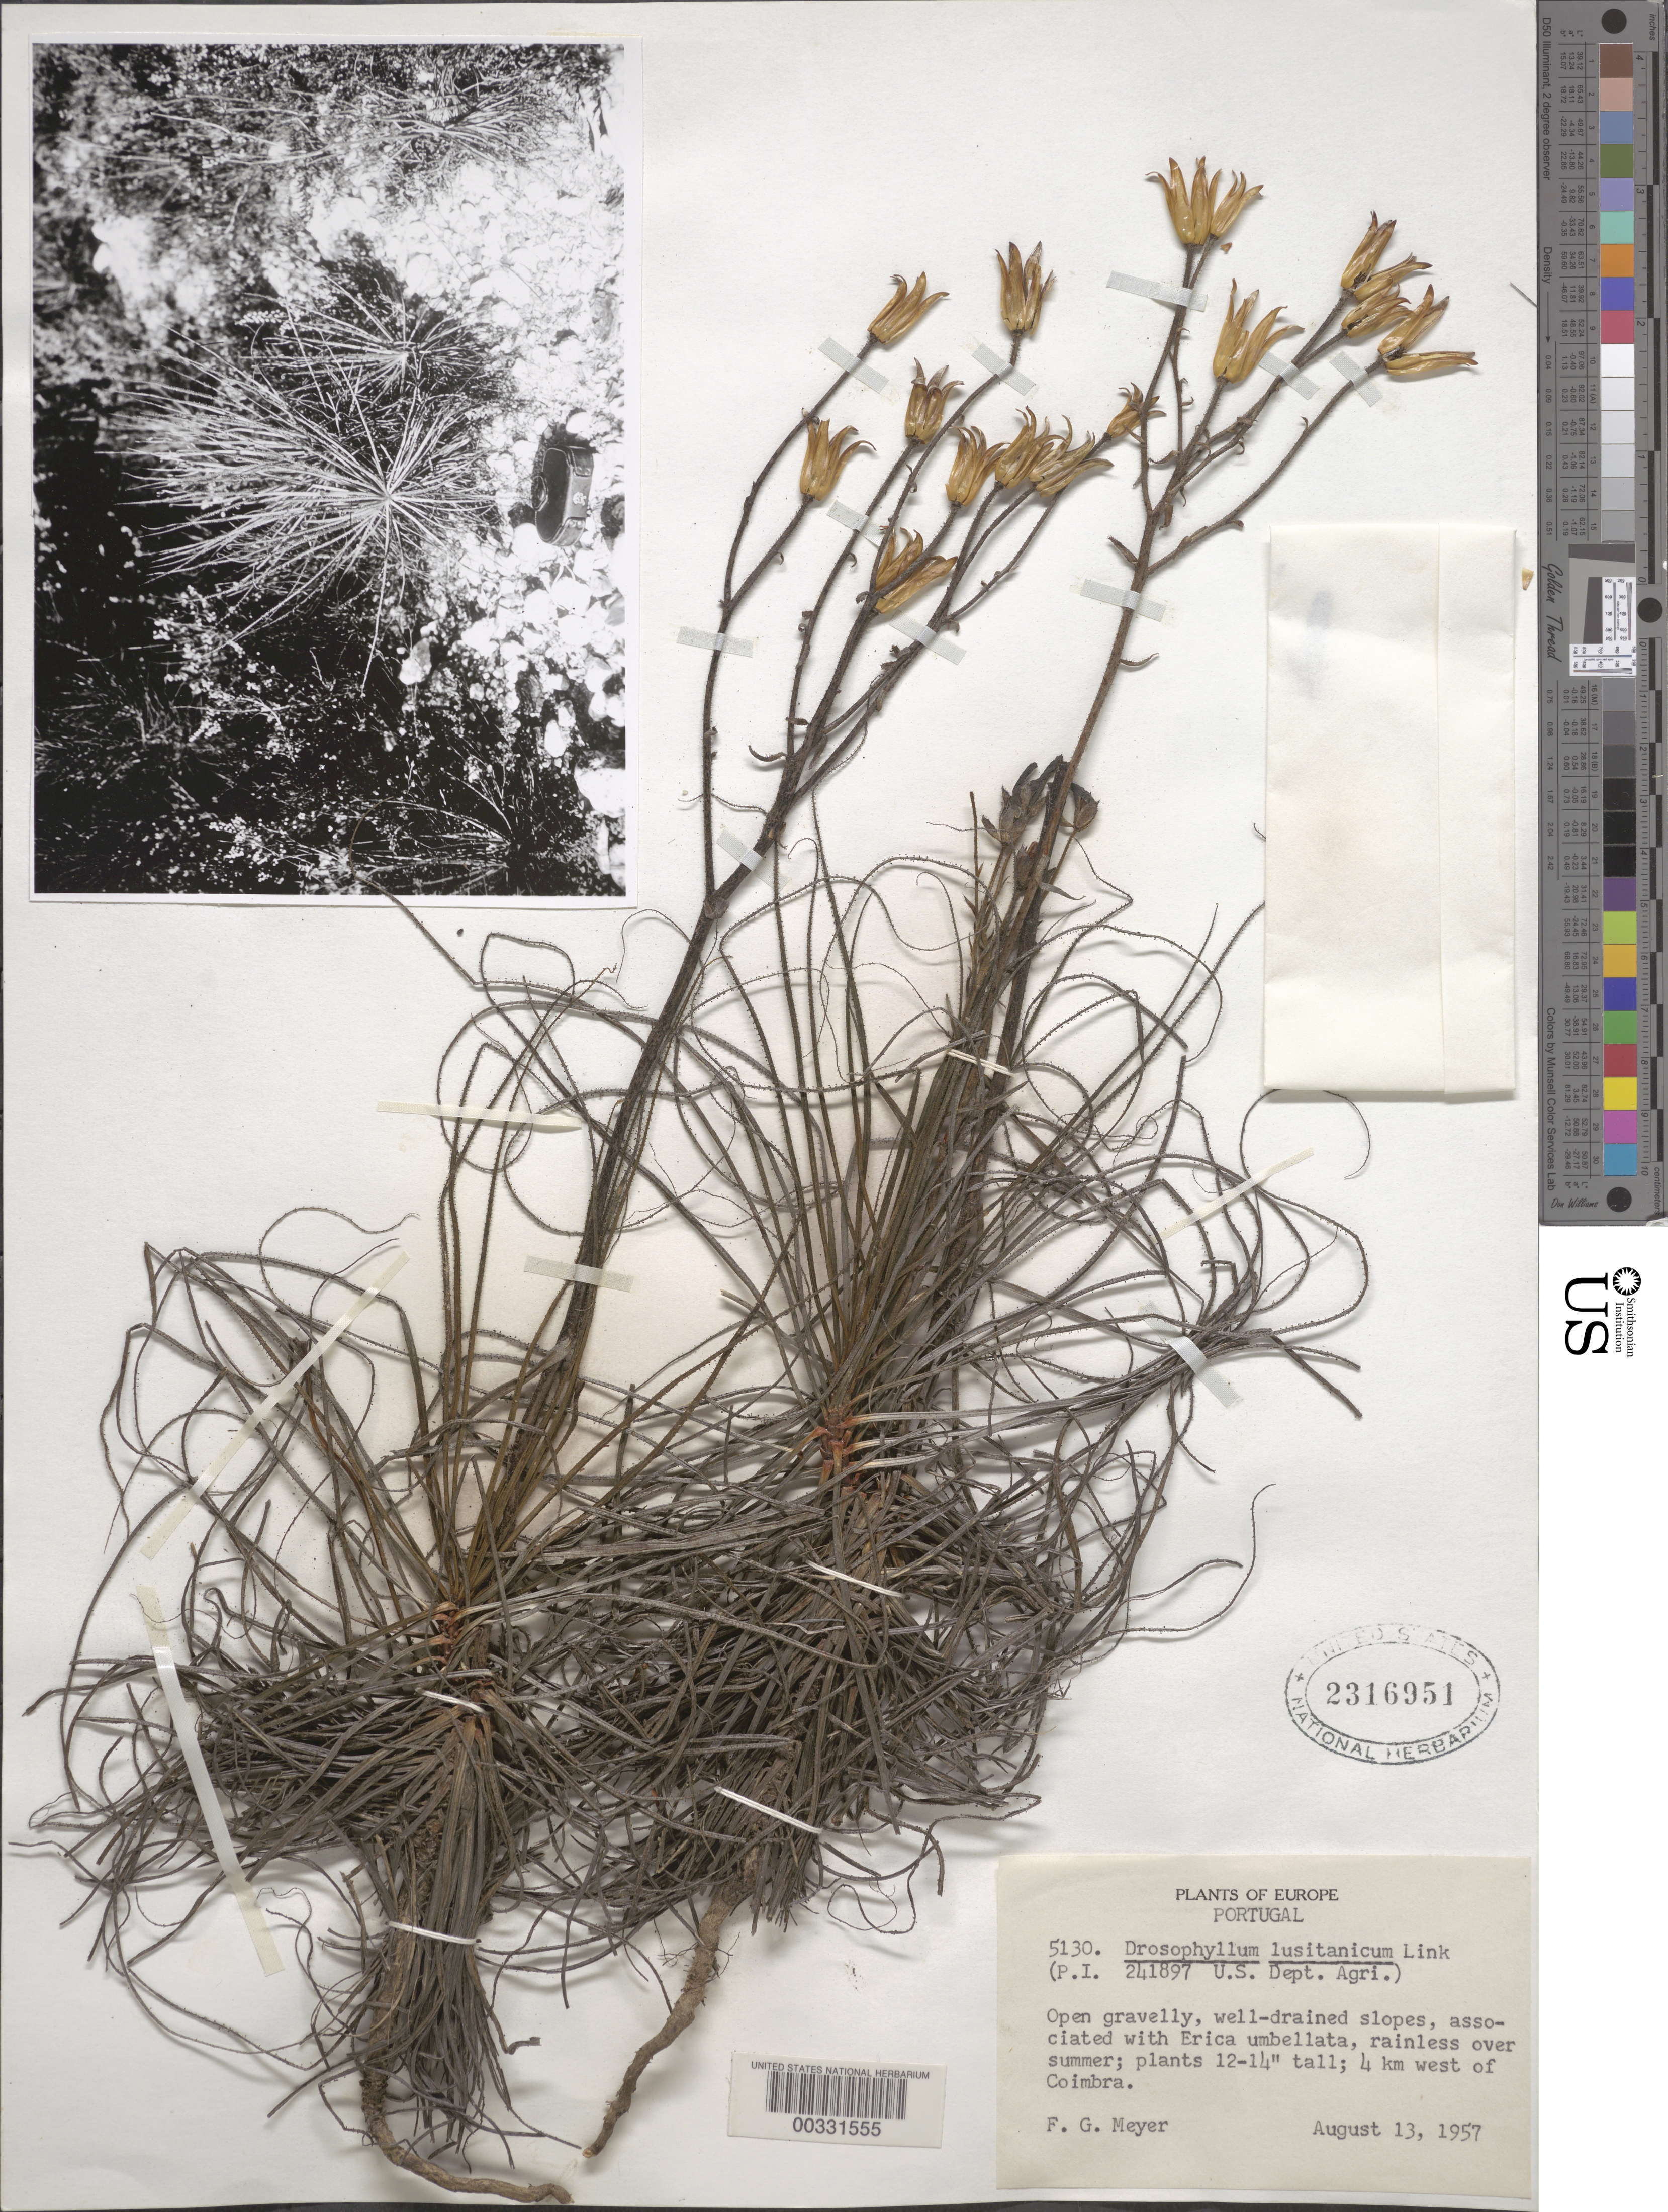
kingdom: Plantae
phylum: Tracheophyta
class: Magnoliopsida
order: Caryophyllales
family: Drosophyllaceae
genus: Drosophyllum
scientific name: Drosophyllum lusitanicum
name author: (L.) Link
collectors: F. G. Meyer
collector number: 5130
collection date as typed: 13 Aug 1957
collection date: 1957-08-13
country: Portugal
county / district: Coimbra Dist.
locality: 4 km west of coimbra.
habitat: Open gravelly, well-drained slopes.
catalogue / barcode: US 2316951